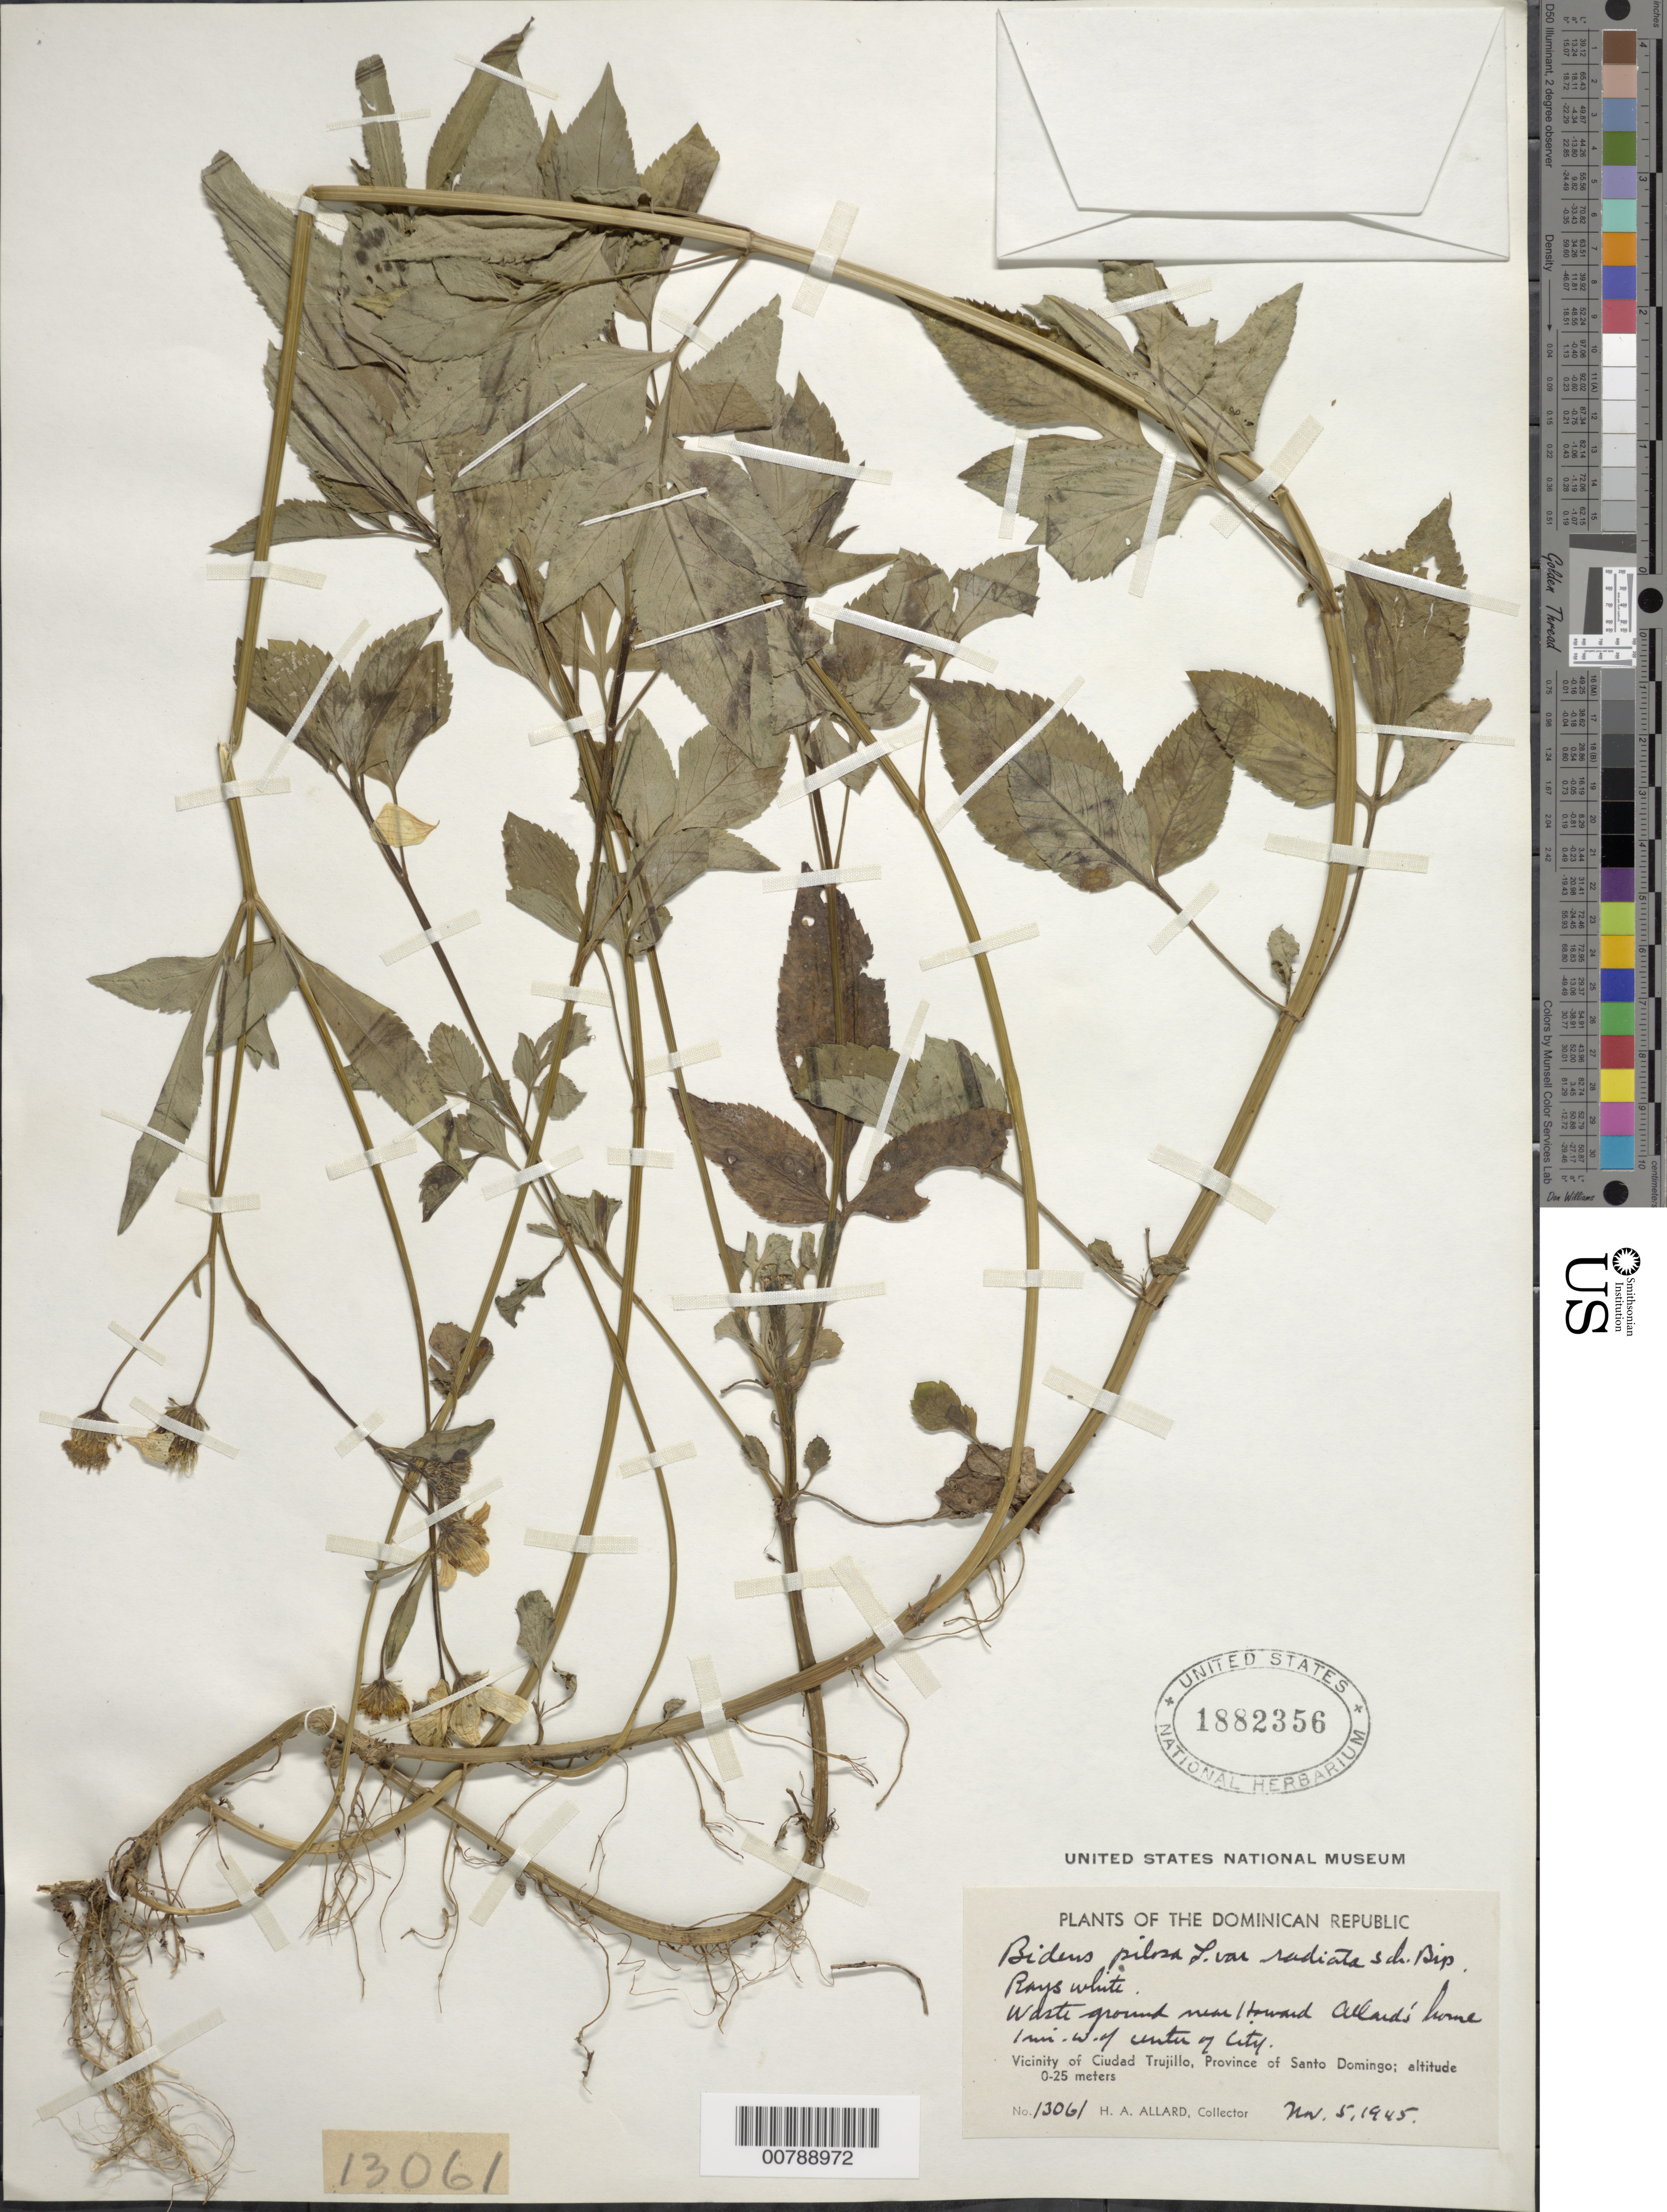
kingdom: Plantae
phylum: Tracheophyta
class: Magnoliopsida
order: Asterales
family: Asteraceae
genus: Bidens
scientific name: Bidens alba var. radiata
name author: (Sch. Bip.) R.E. Ballard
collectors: H. A. Allard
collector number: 13061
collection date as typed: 05 Nov 1945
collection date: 1945-11-05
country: Dominican Republic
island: Hispaniola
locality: Vicinity of Ciudad Trujillo, Province of Santo Domingo. Waste grounds near Howard Allan's home, 1 mi W of center of city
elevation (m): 0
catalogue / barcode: US 1882356